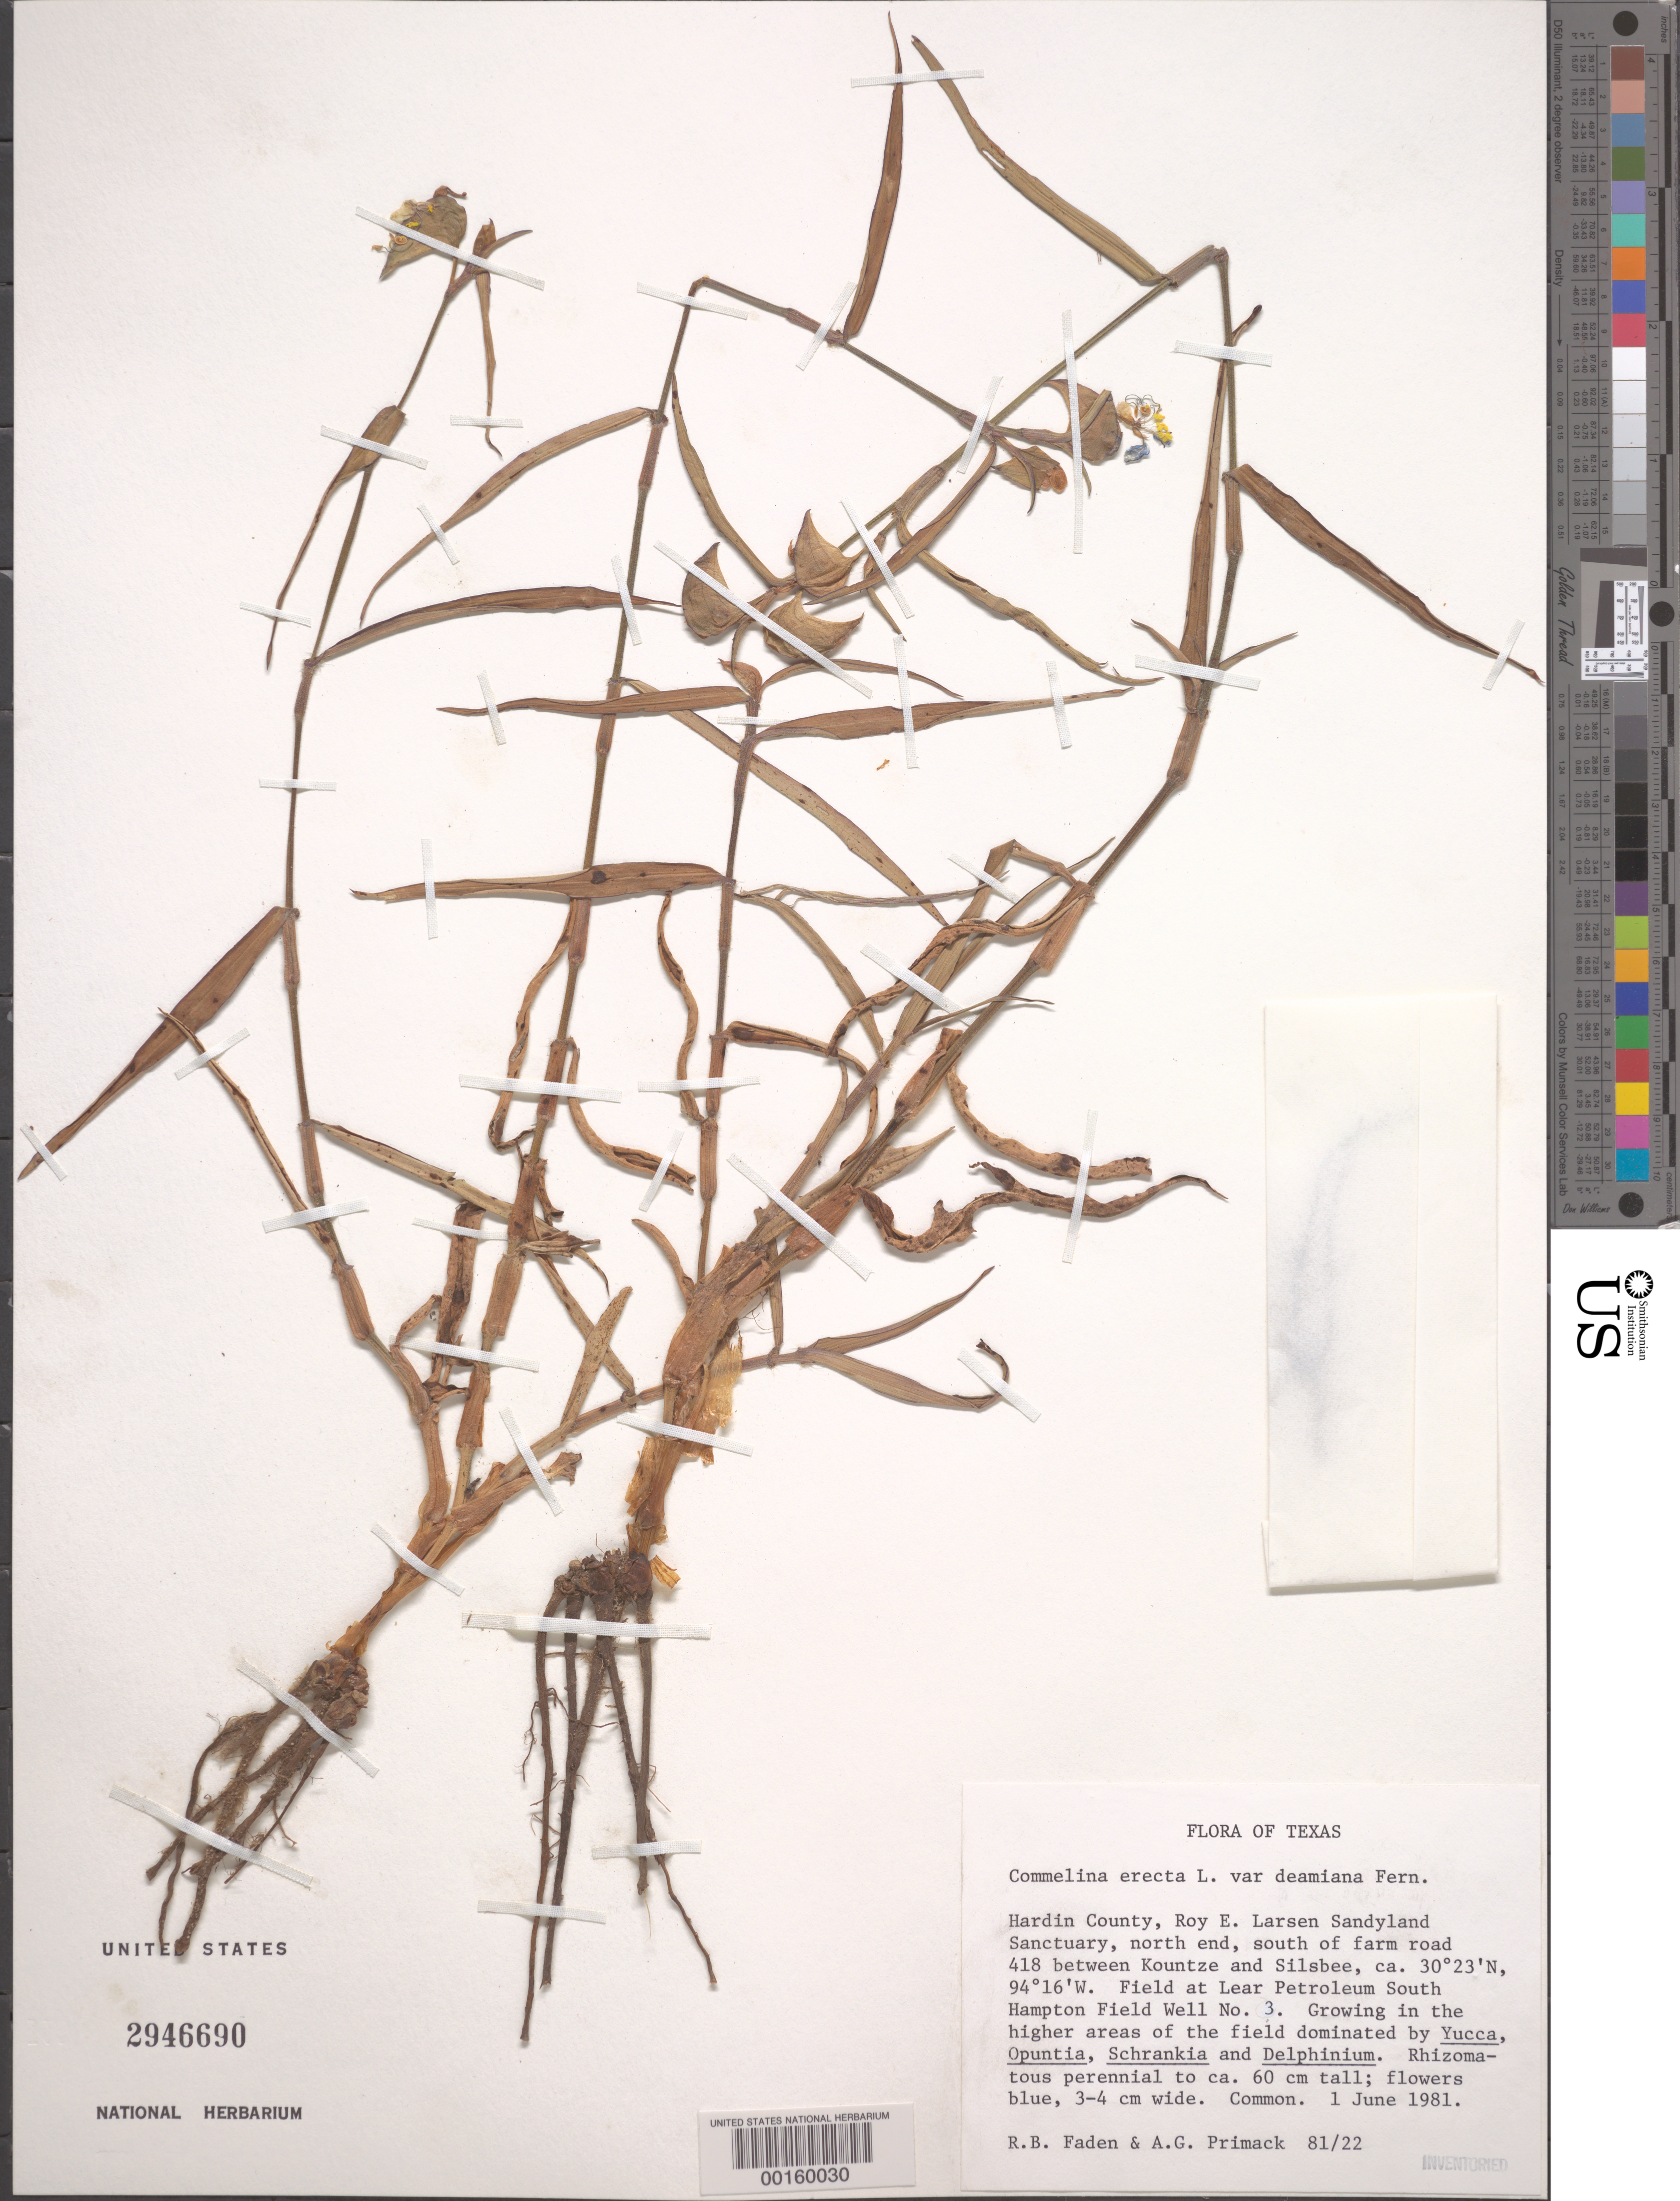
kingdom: Plantae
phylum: Tracheophyta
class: Liliopsida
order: Commelinales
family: Commelinaceae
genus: Commelina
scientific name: Commelina erecta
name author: L.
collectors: R. B. Faden & A. Primack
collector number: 81/22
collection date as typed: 01 Jun 1981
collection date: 1981-06-01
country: United States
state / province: Texas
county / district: Hardin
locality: Roy e. larsen sandyland sanctuary, n end, s of farm rd. 418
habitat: Field at lear petroleum south hampton well #3, higher areas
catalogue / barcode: US 2946690